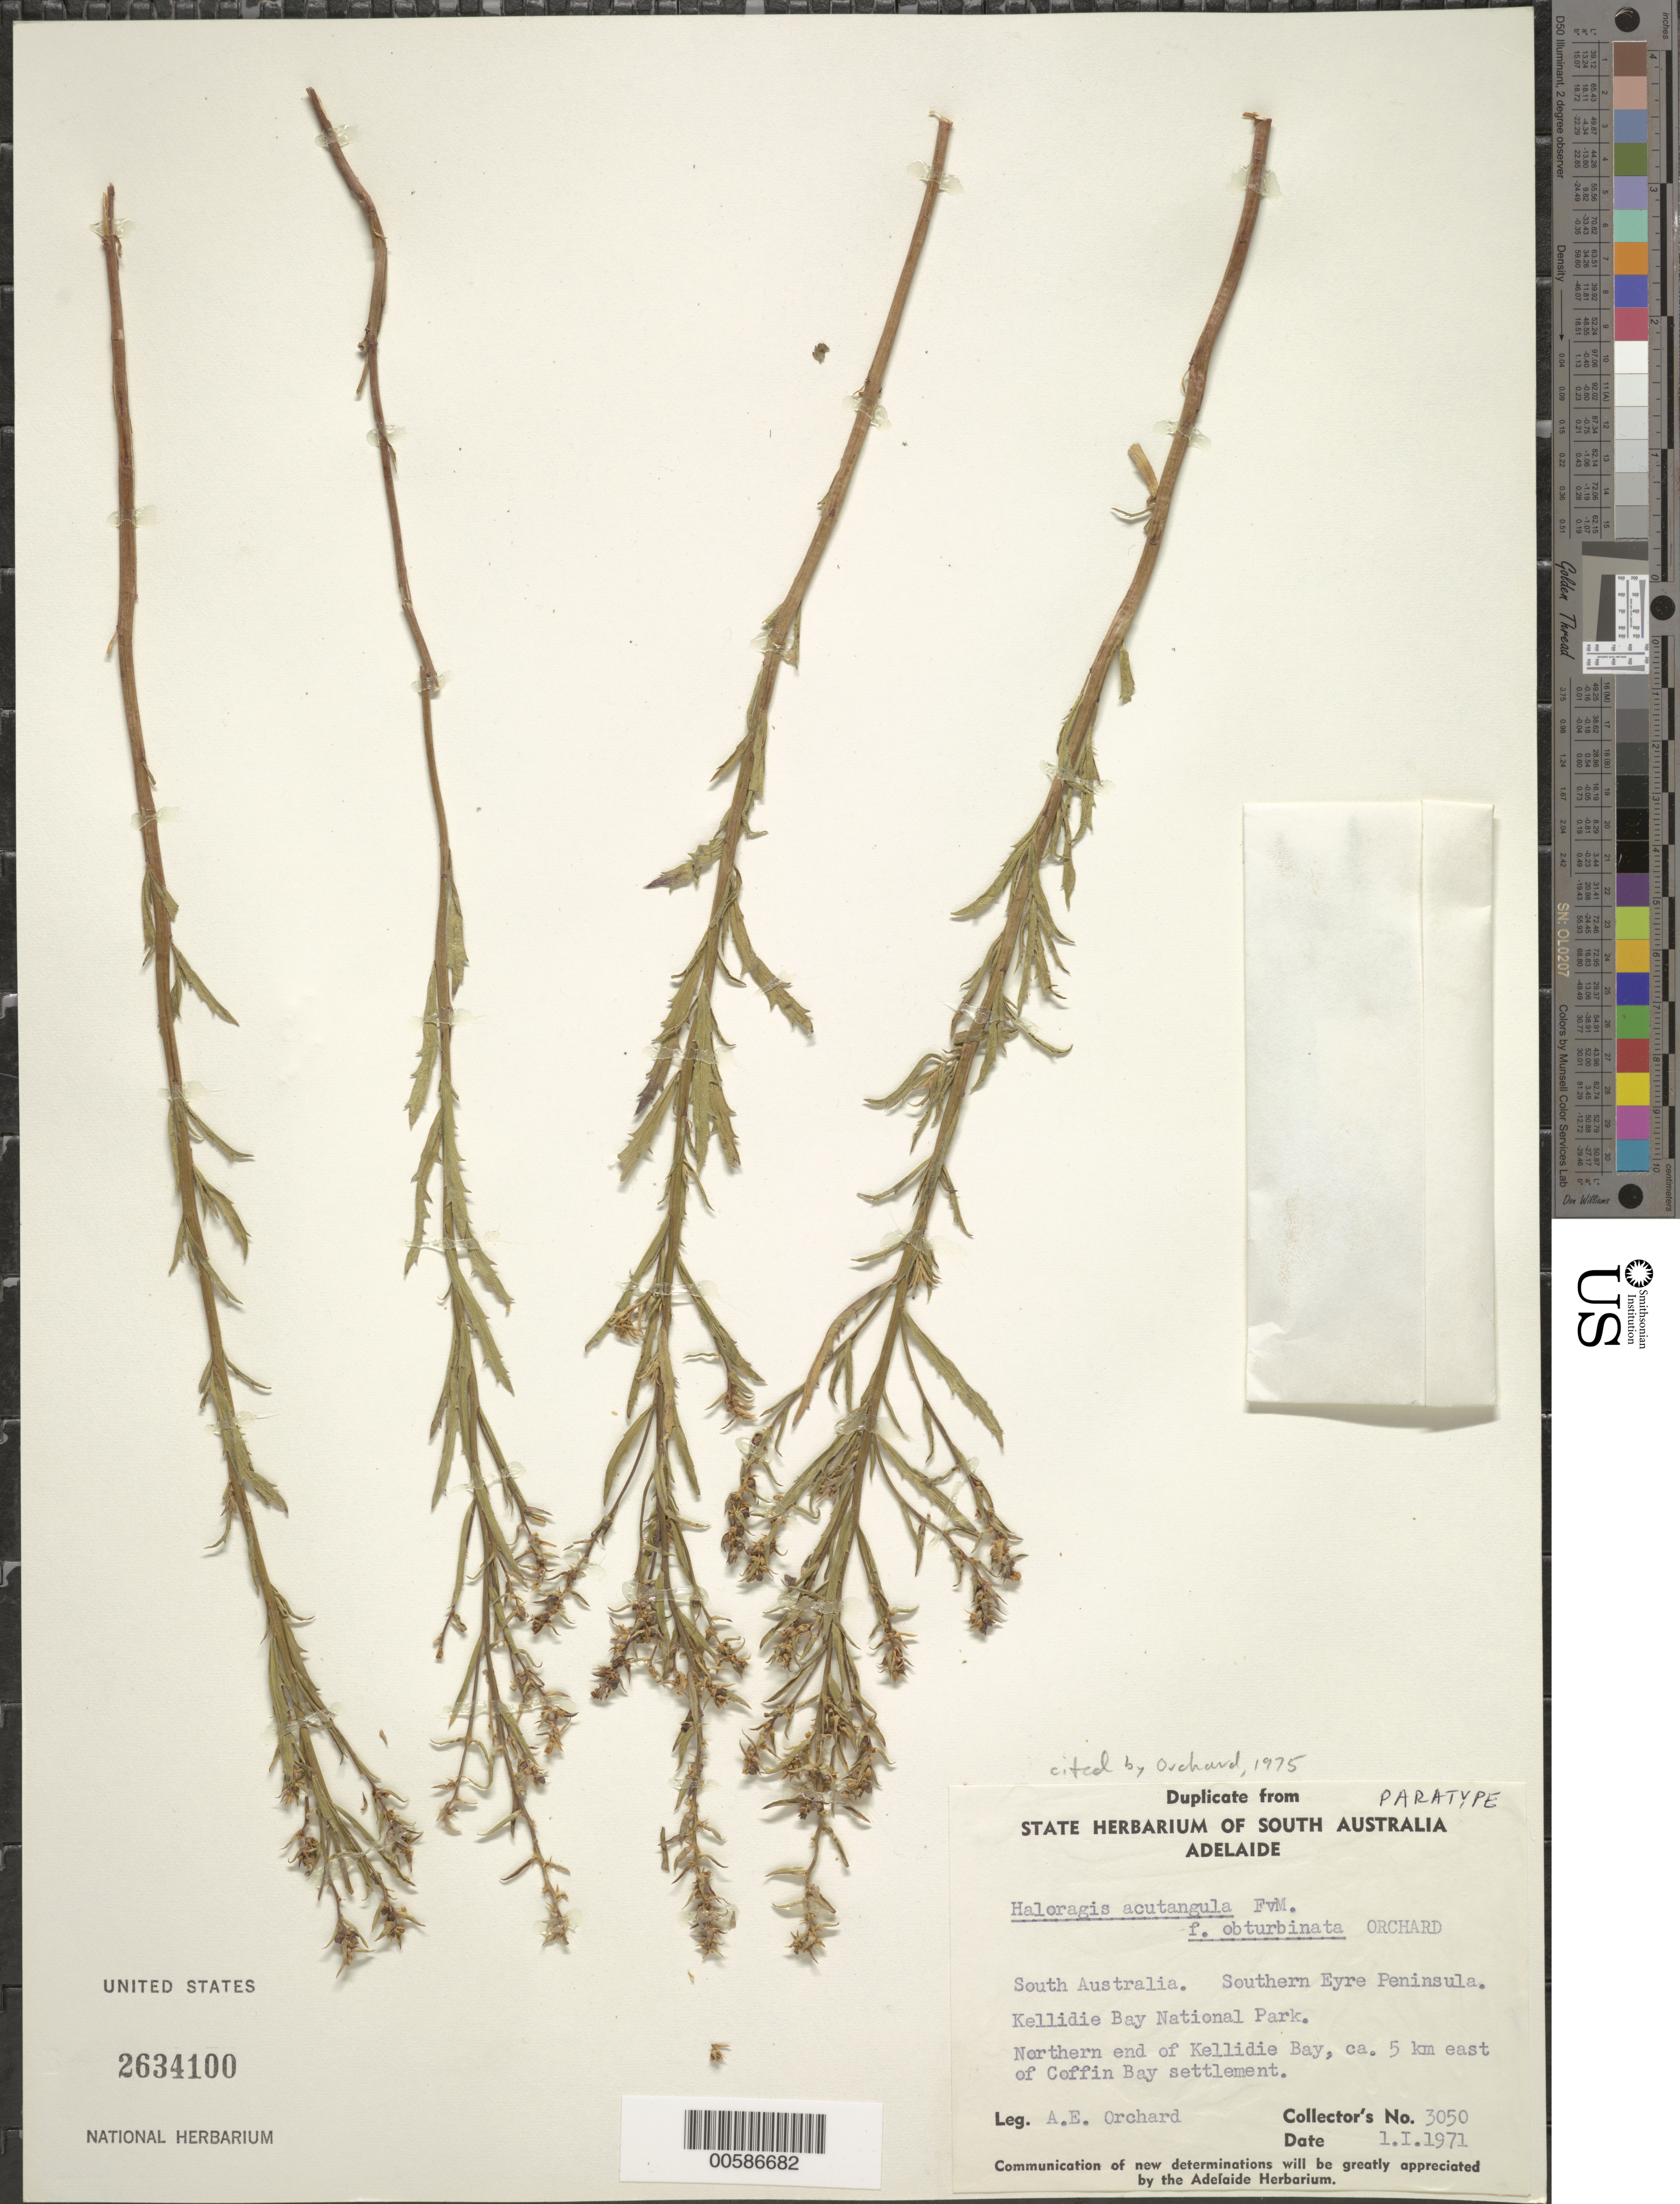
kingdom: Plantae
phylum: Tracheophyta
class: Magnoliopsida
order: Saxifragales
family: Haloragaceae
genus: Haloragis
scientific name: Haloragis acutangula f. obturbinata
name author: Orchard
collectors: A. E. Orchard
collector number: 3050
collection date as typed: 01 Jan 1971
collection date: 1971-01-01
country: Australia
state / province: South Australia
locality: Southern Eyre Peninsula, Kellidie Bay National Park E of Coffin Bay settlement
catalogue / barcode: US 2634100